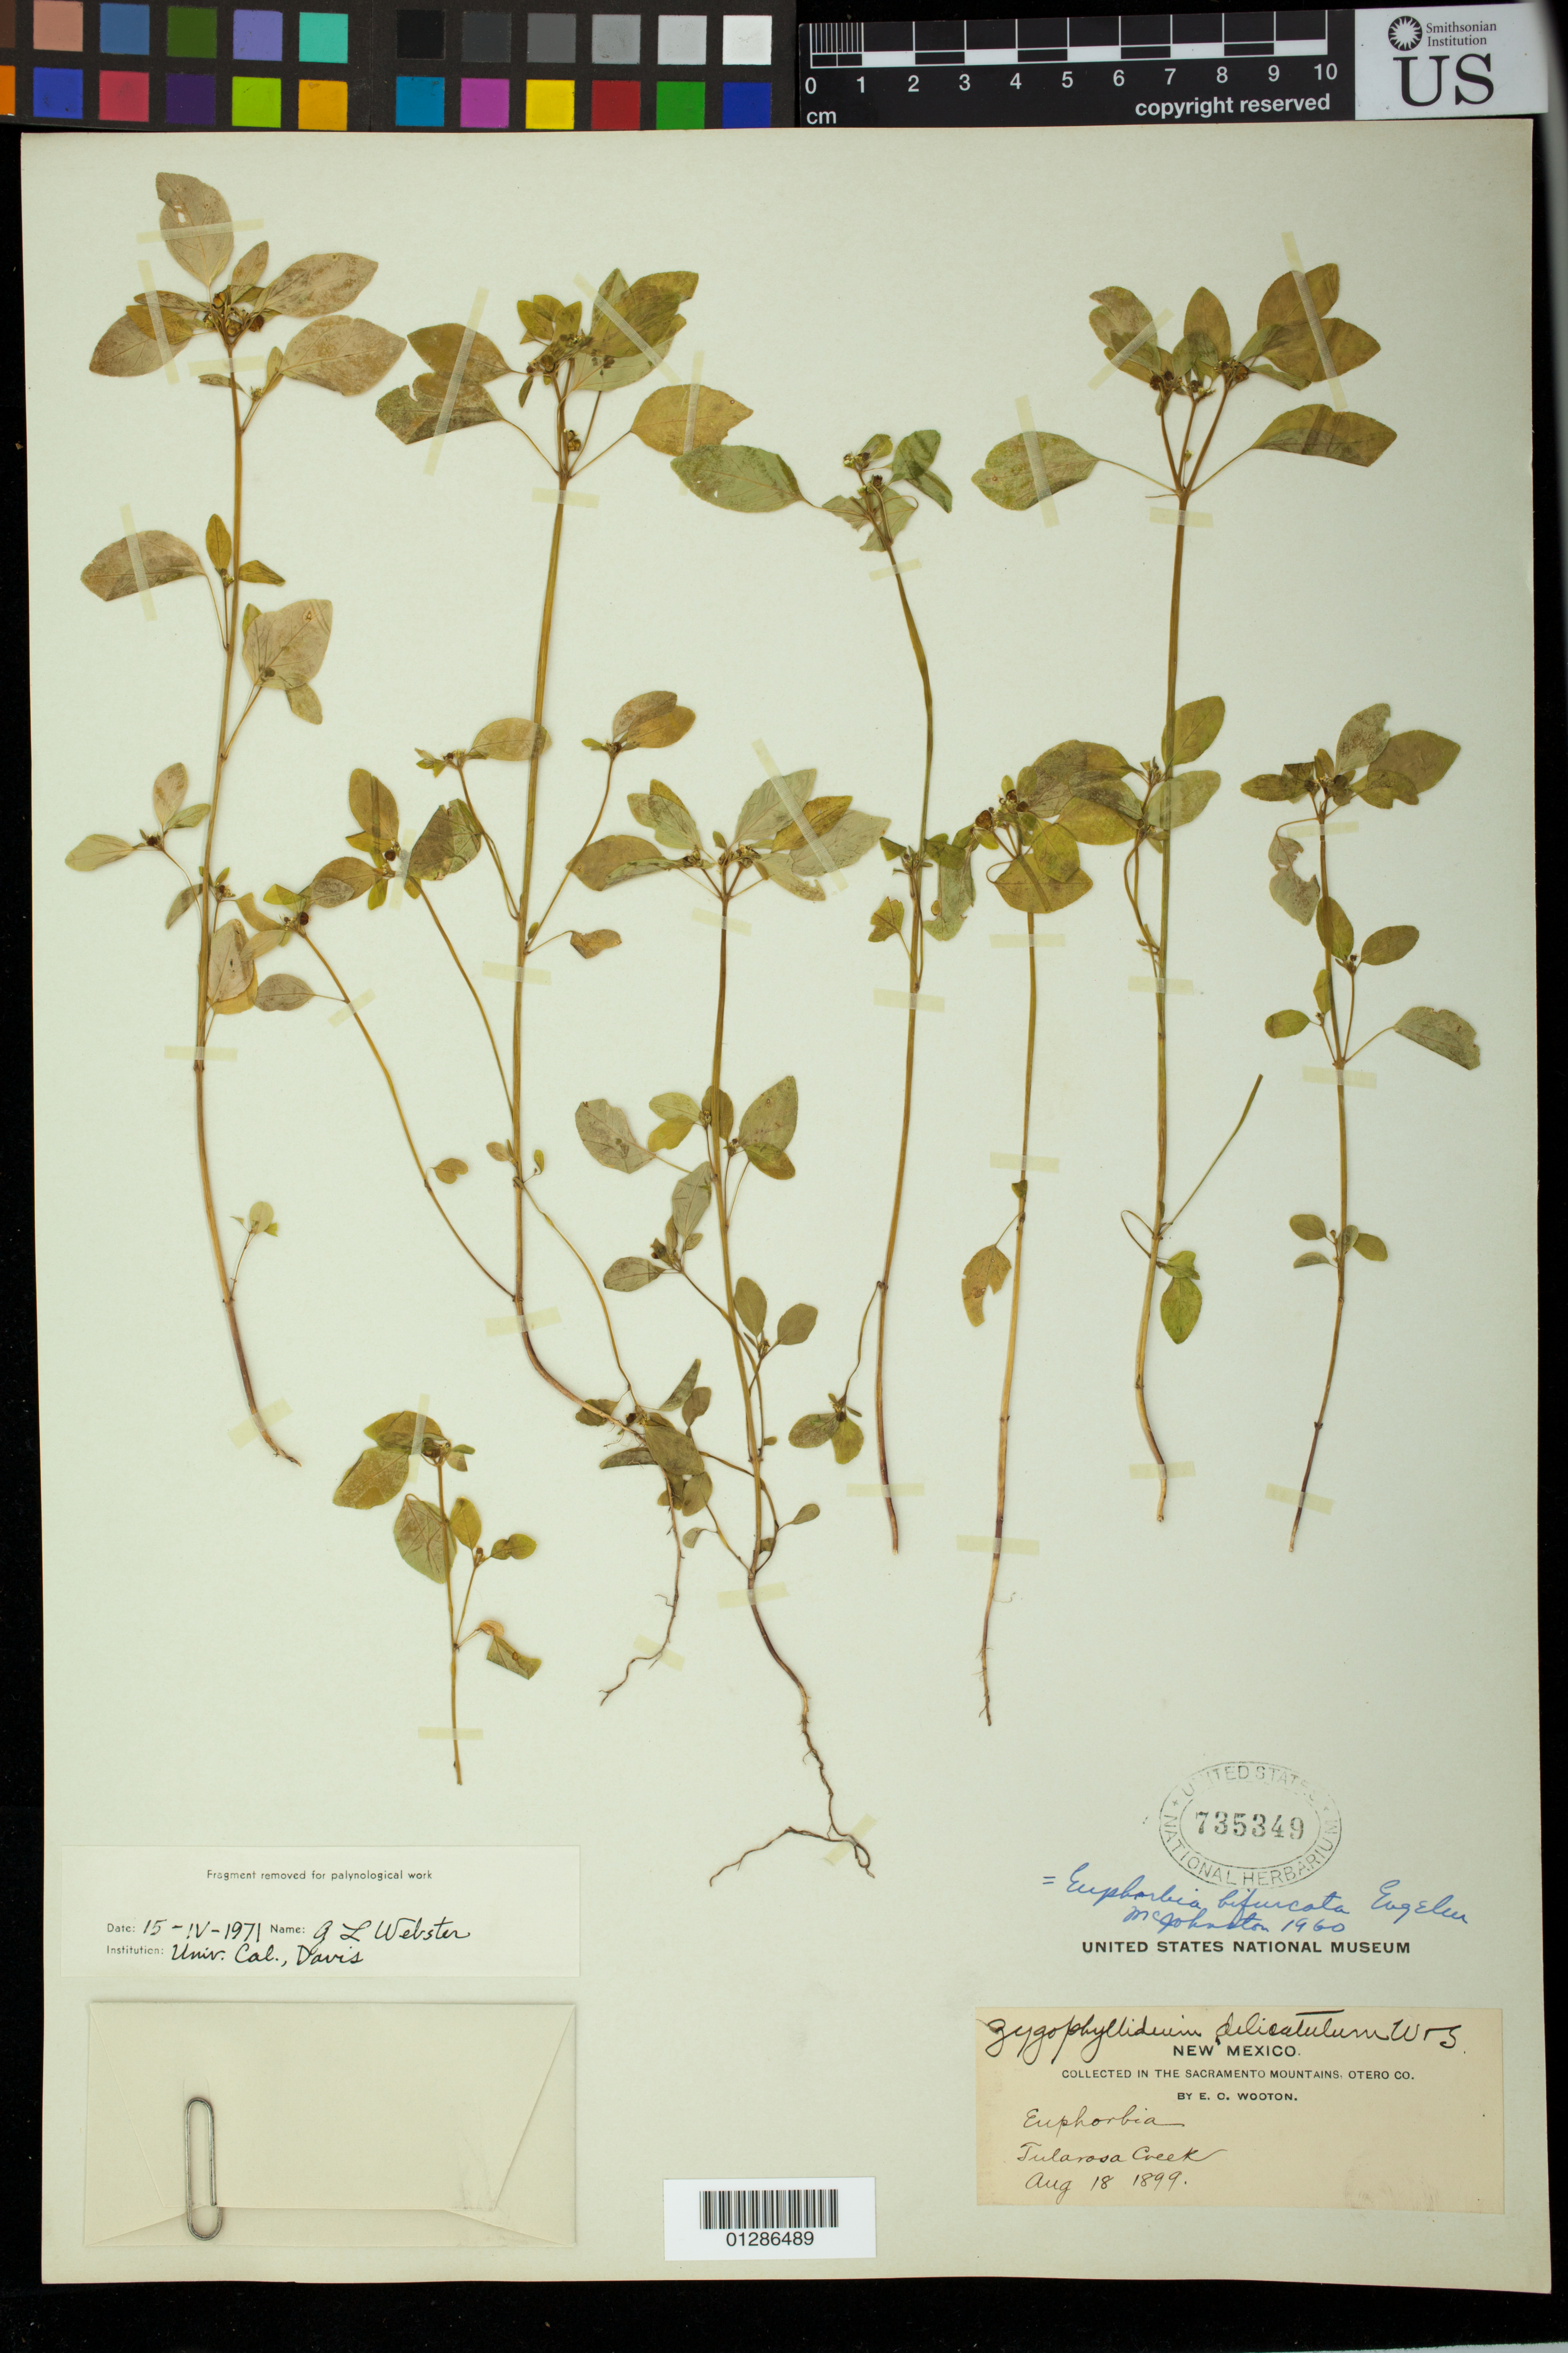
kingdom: Plantae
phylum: Tracheophyta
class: Magnoliopsida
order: Malpighiales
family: Euphorbiaceae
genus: Euphorbia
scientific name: Euphorbia bifurcata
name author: Engelm.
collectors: E. O. Wooton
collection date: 1899-08-18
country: United States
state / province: New Mexico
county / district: Otero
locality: Sacramento Mountains,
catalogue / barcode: US 735349